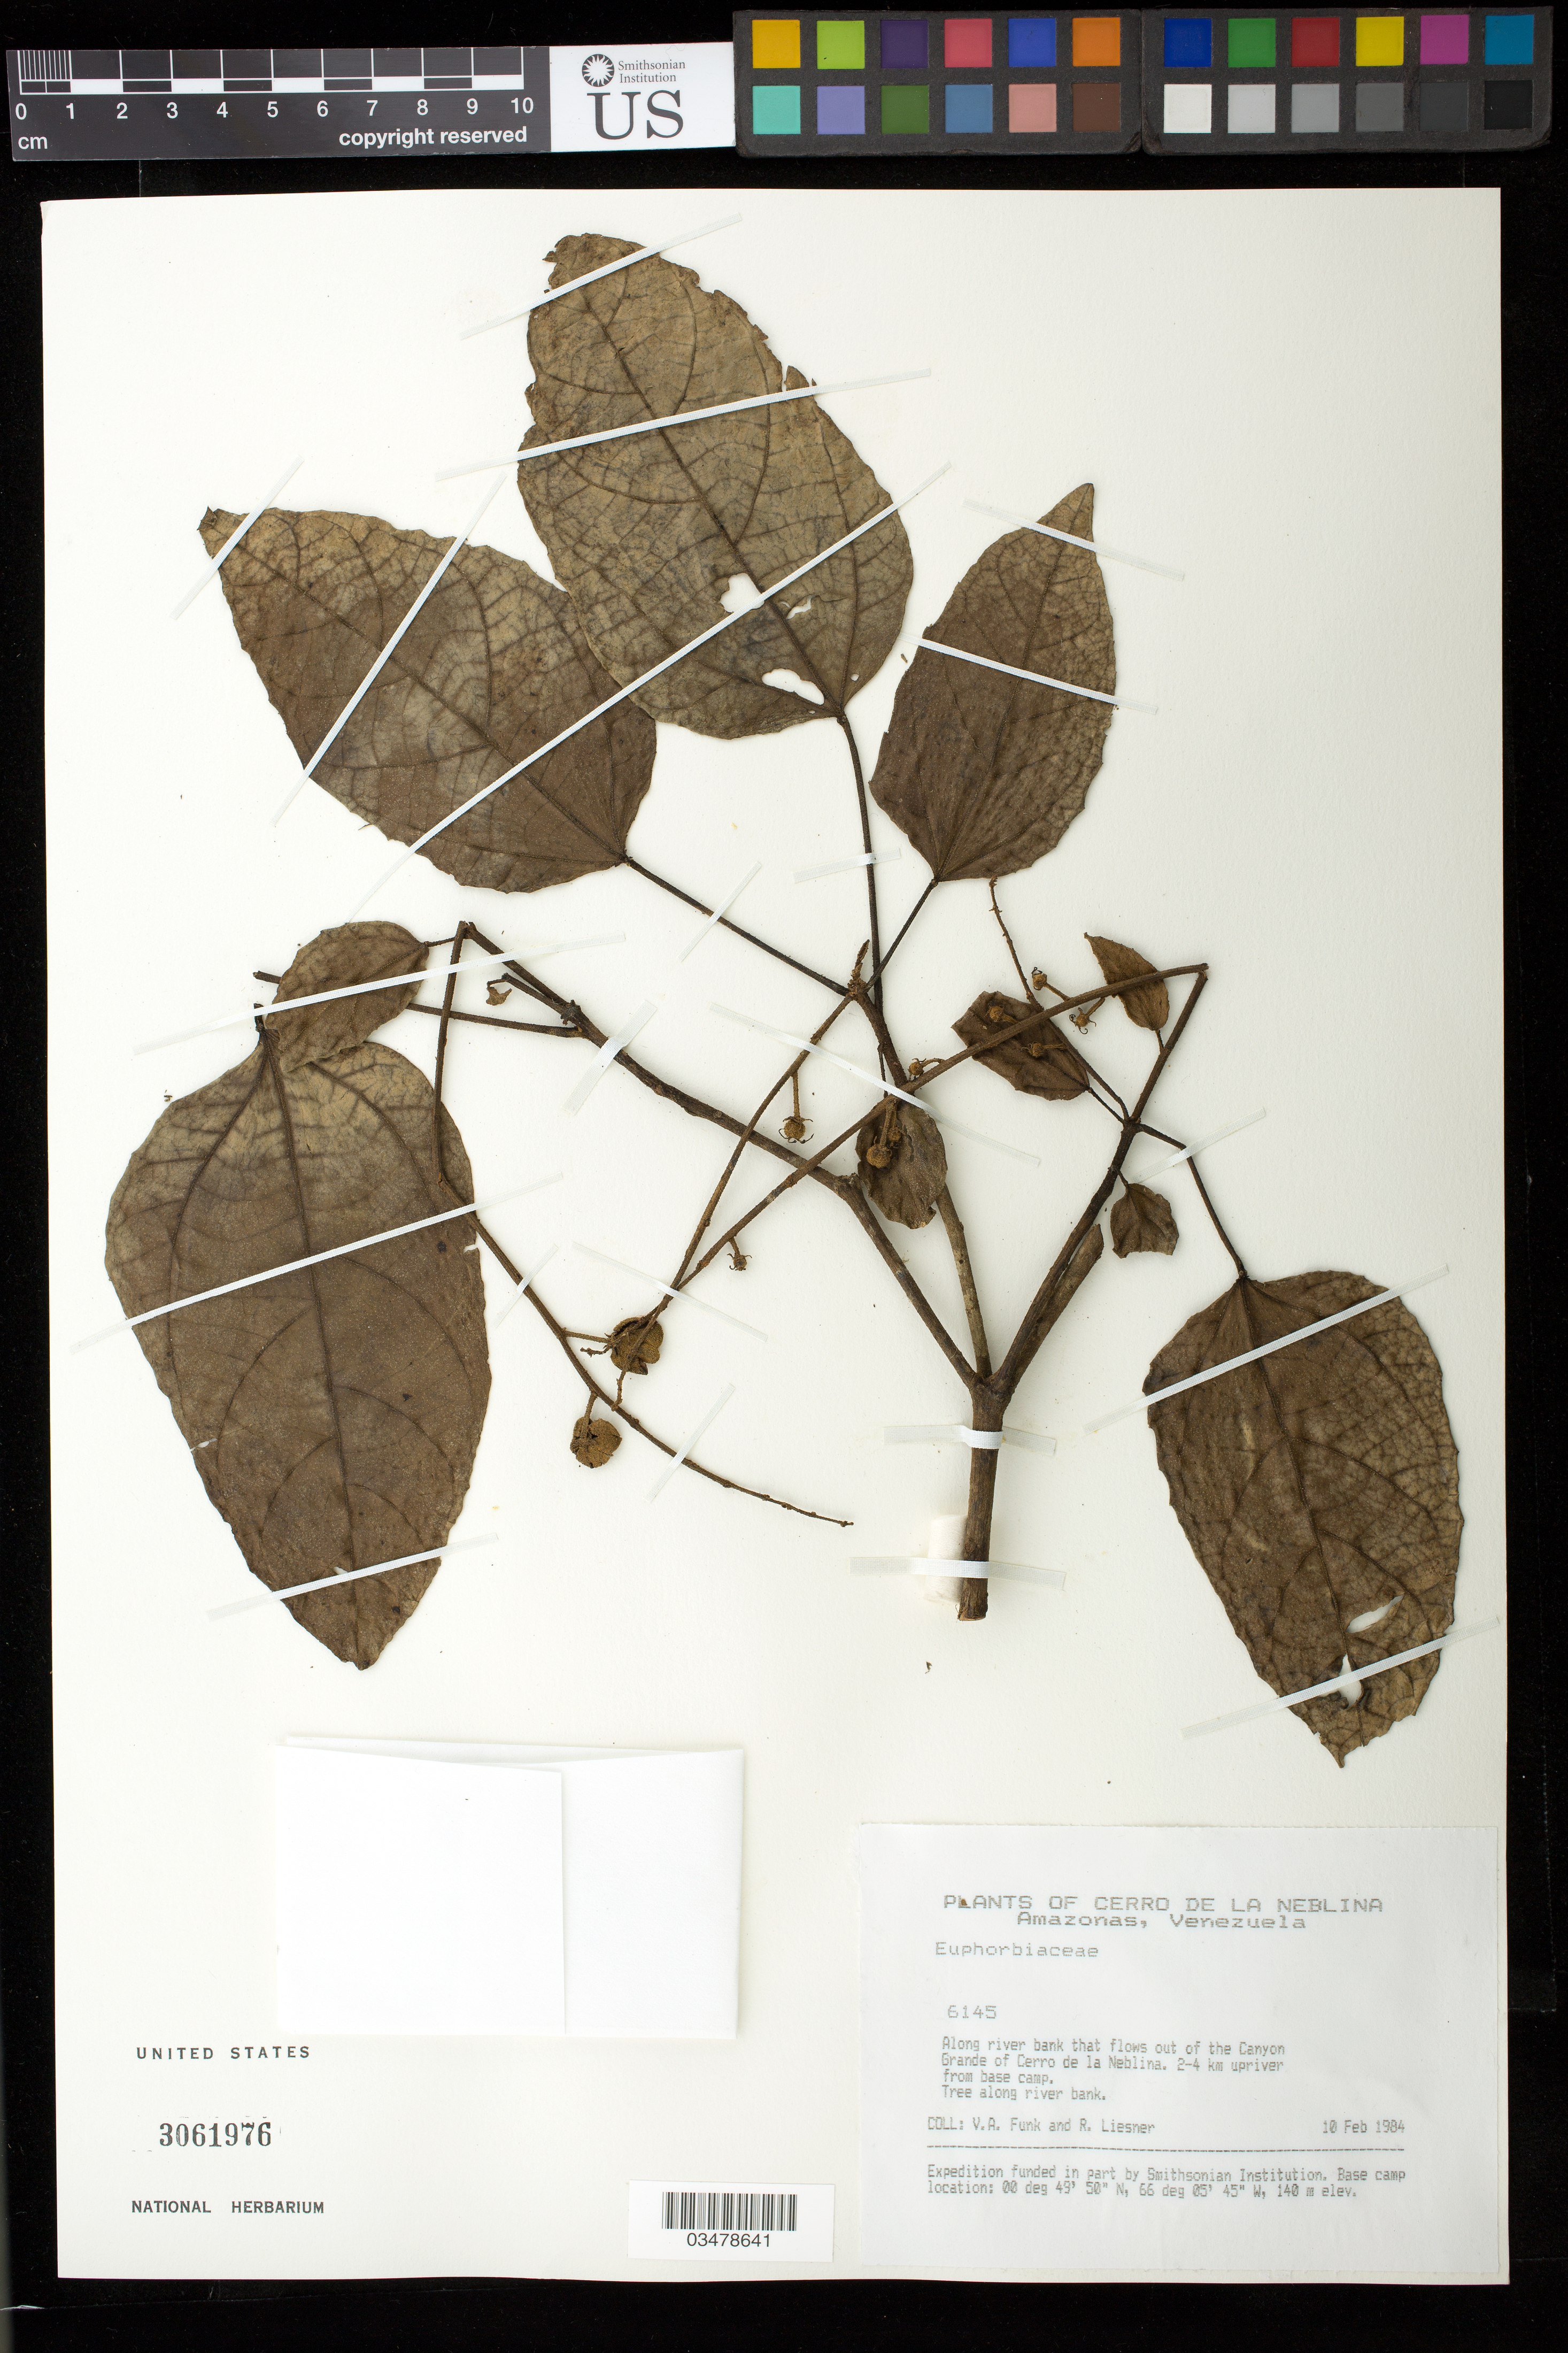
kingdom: Plantae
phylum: Tracheophyta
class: Magnoliopsida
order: Malpighiales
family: Euphorbiaceae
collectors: V. Funk & R. L. Liesner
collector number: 6145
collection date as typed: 10 Feb 1984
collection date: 1984-02-10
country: Venezuela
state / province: Amazonas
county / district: Río Negro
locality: Canyon Grande, Cerro de la Neblina, 2-4 km upriver from base camp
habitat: Along river bank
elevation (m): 140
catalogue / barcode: US 3061976